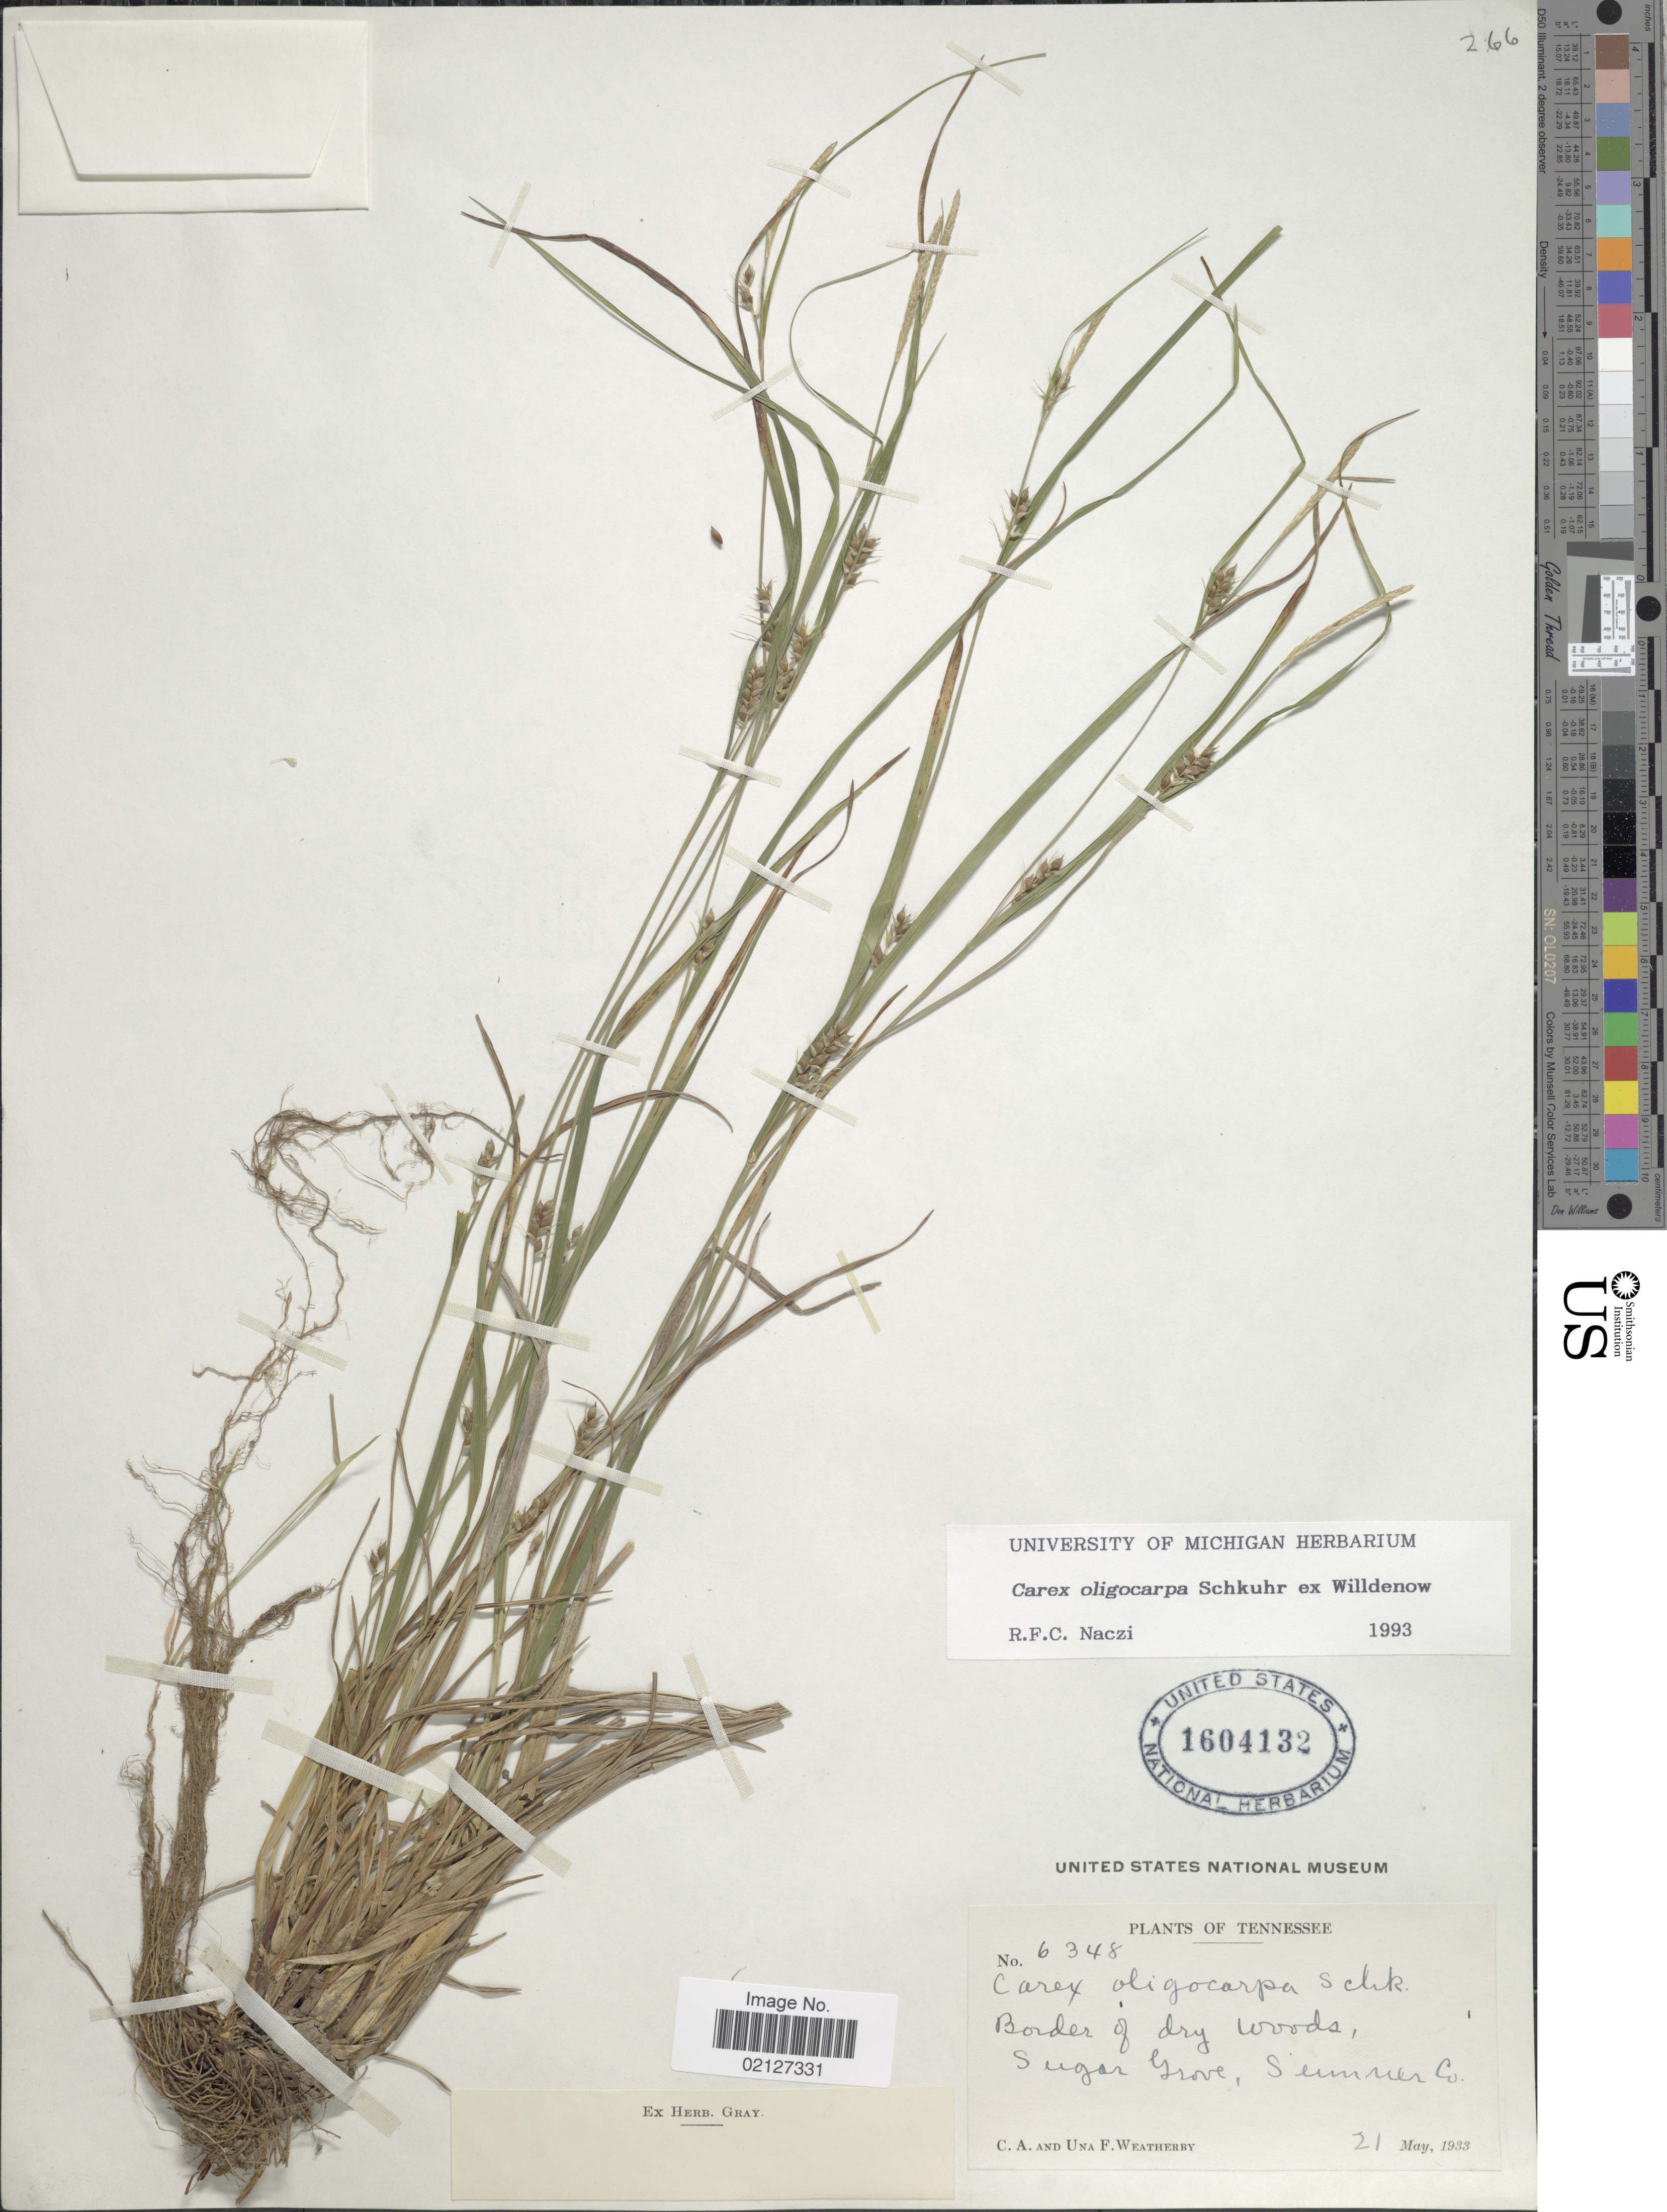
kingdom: Plantae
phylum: Tracheophyta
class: Liliopsida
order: Poales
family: Cyperaceae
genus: Carex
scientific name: Carex oligocarpa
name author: Willd.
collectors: C. A. Weatherby & U. Weatherby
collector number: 6348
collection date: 1933-05-21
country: United States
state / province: Tennessee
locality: Border of dry woods, Sugar Grove, Sumner Co.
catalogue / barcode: US 1604132